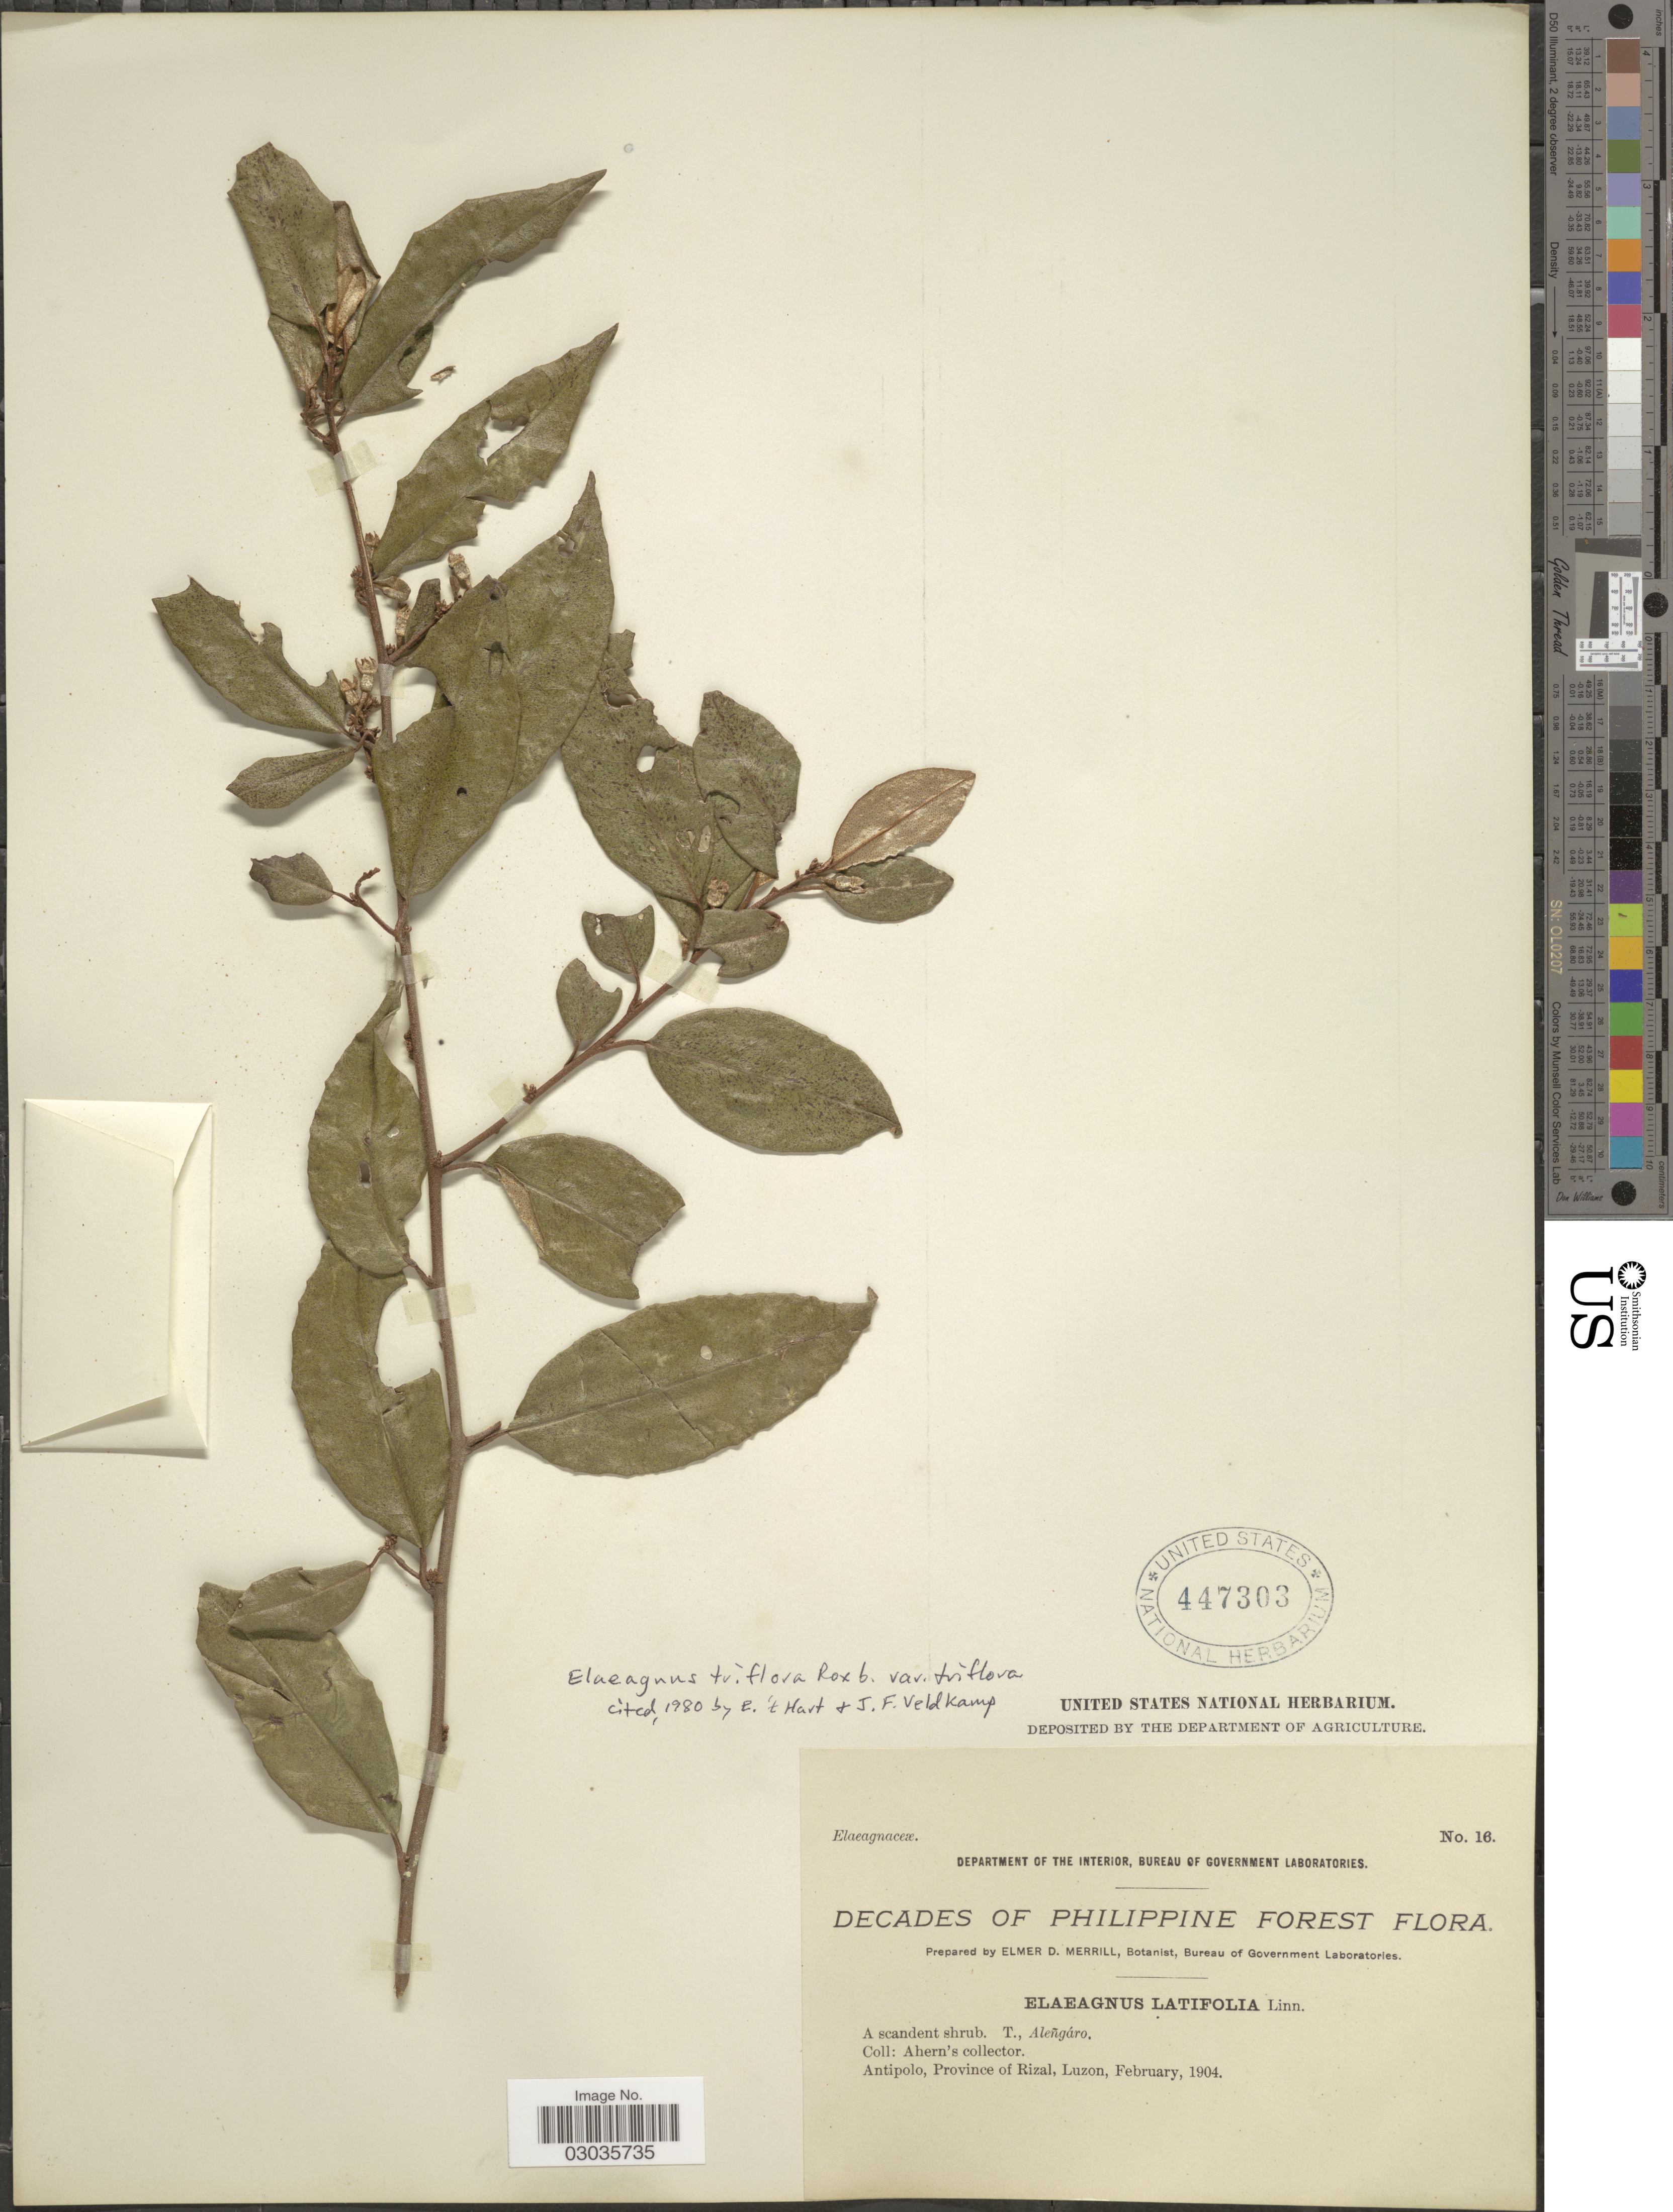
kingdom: Plantae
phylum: Tracheophyta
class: Magnoliopsida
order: Rosales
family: Elaeagnaceae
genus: Elaeagnus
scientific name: Elaeagnus triflora var. triflora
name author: Roxb.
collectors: Ahern's collector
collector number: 16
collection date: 1904-02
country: Philippines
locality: Antipolo, Province of Rizal, Luzon.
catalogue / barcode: US 447303